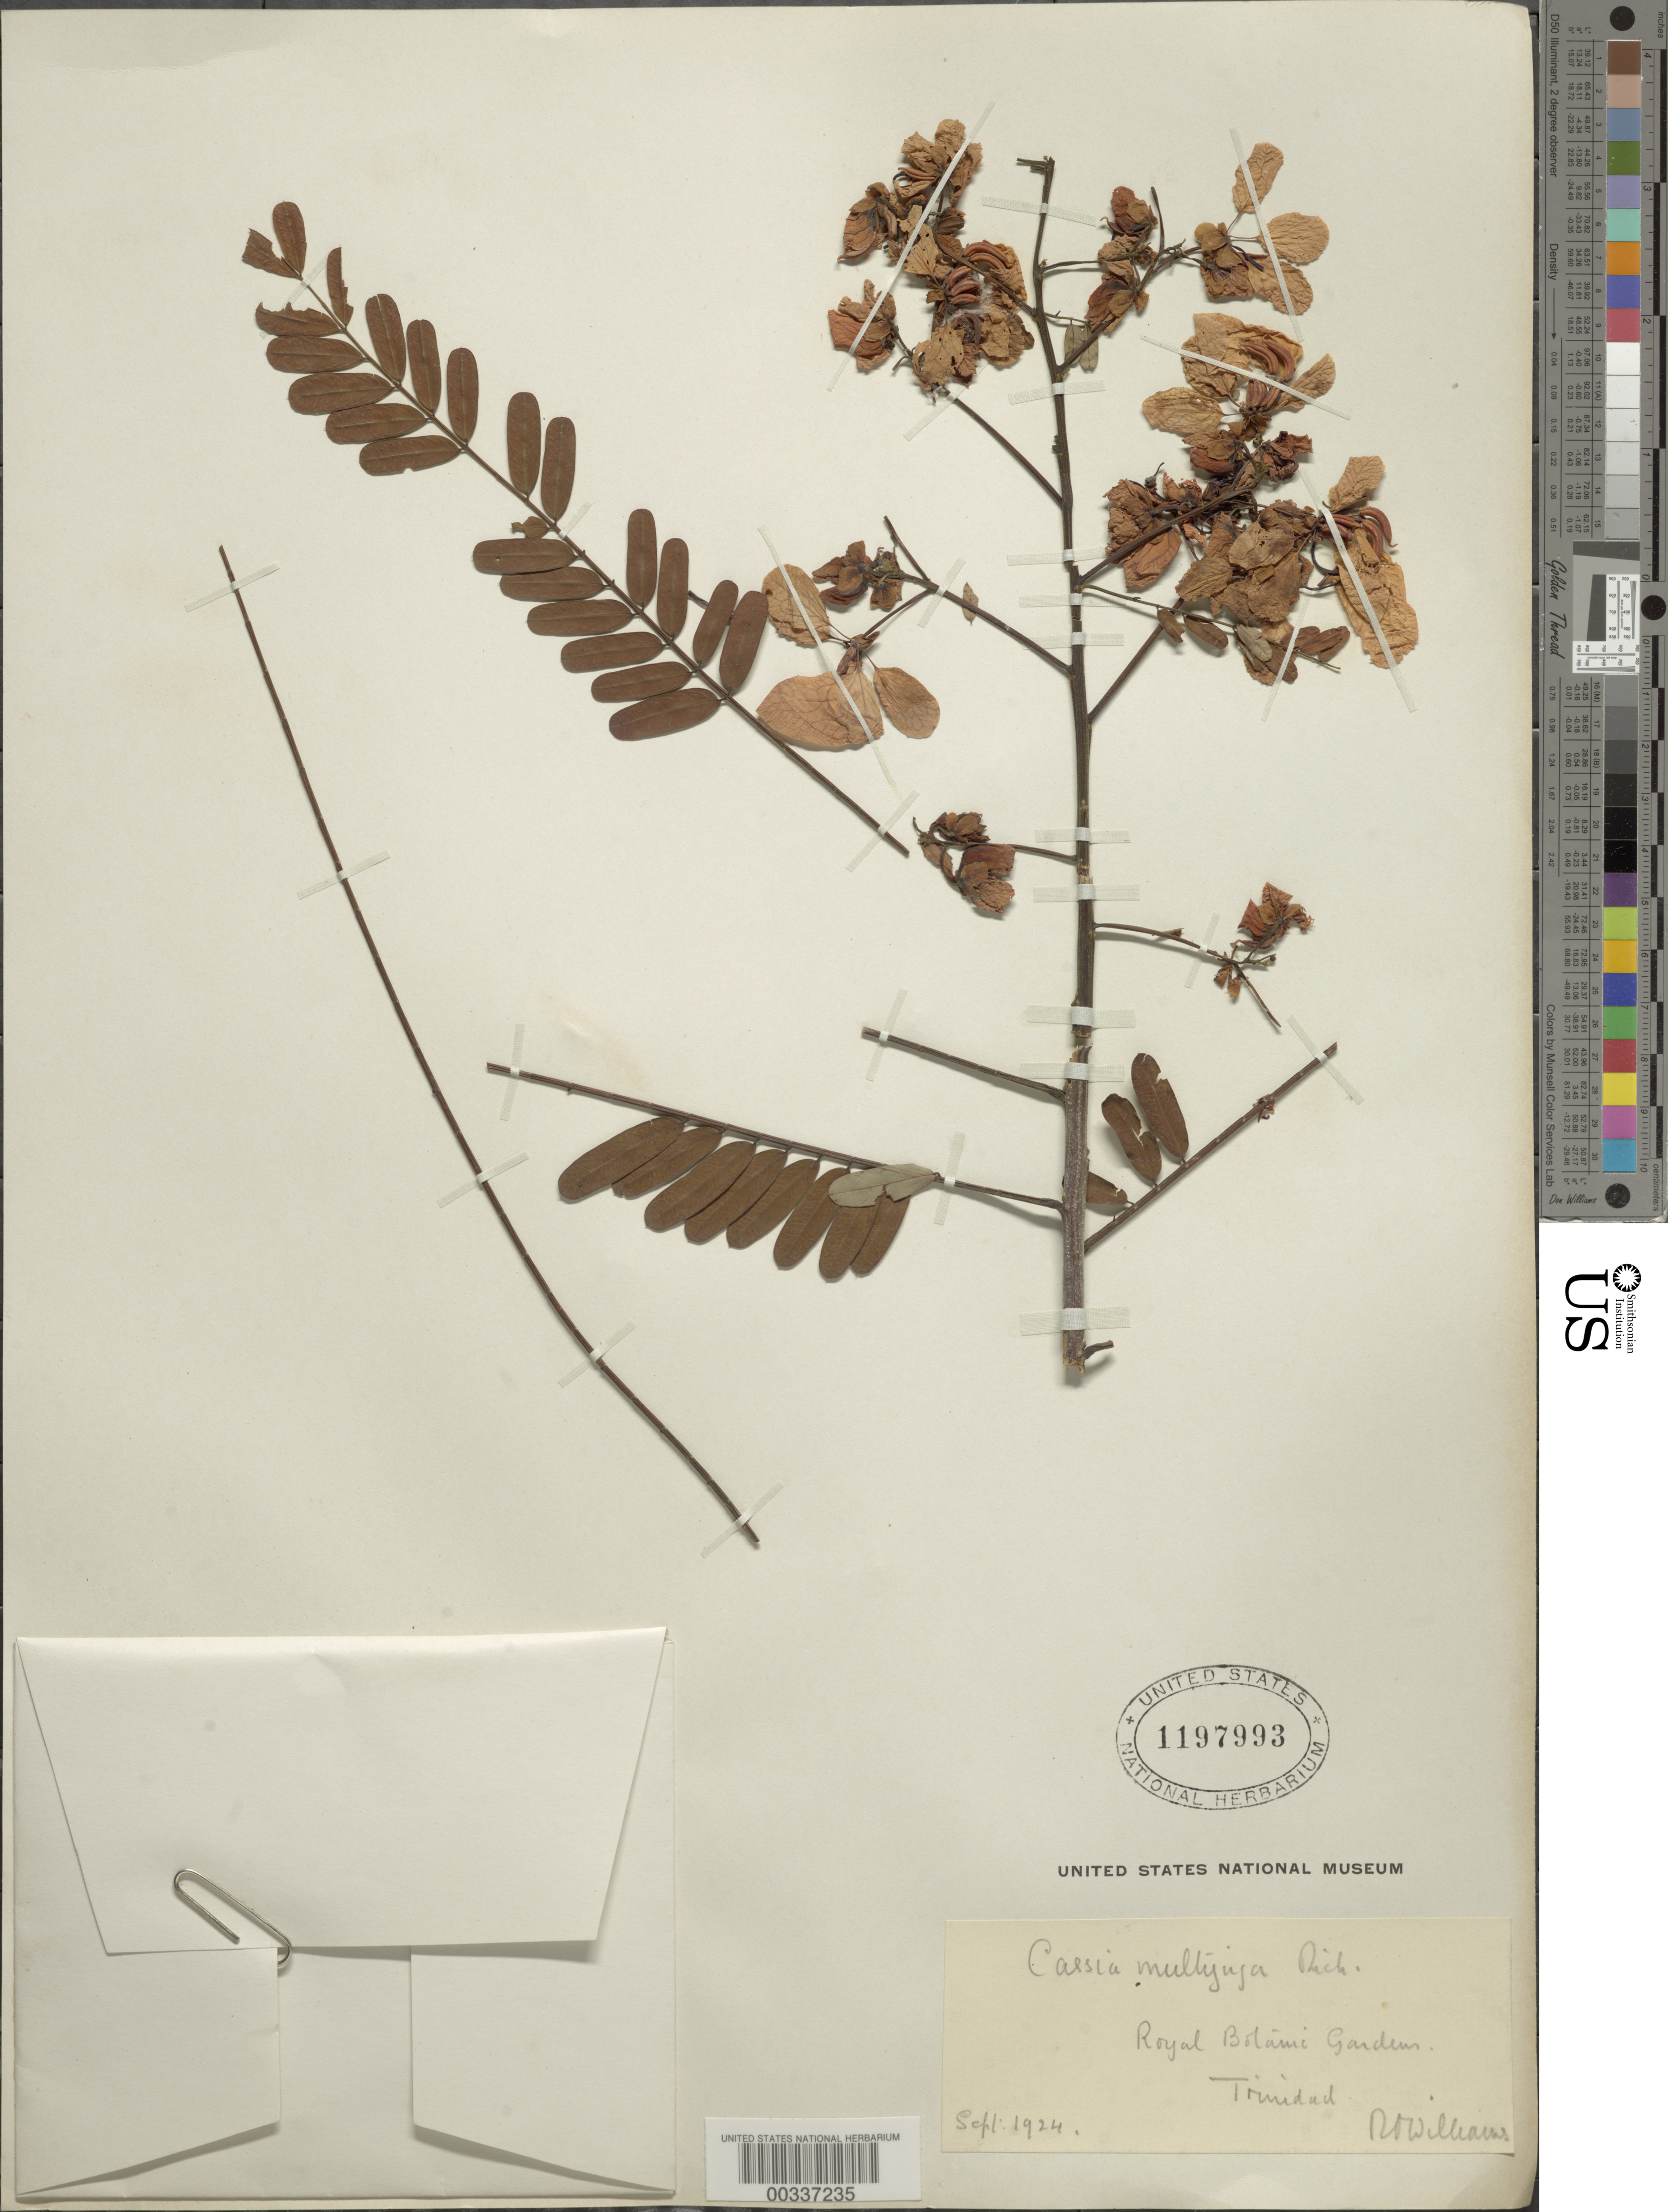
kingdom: Plantae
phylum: Tracheophyta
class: Magnoliopsida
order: Fabales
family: Fabaceae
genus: Senna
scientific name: Senna multijuga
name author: (Rich.) H.S. Irwin & Barneby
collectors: R. O. Williams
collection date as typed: Sep 1924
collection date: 1924-09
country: Trinidad and Tobago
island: Trinidad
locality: Royal botanic gardens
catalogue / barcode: US 1197993